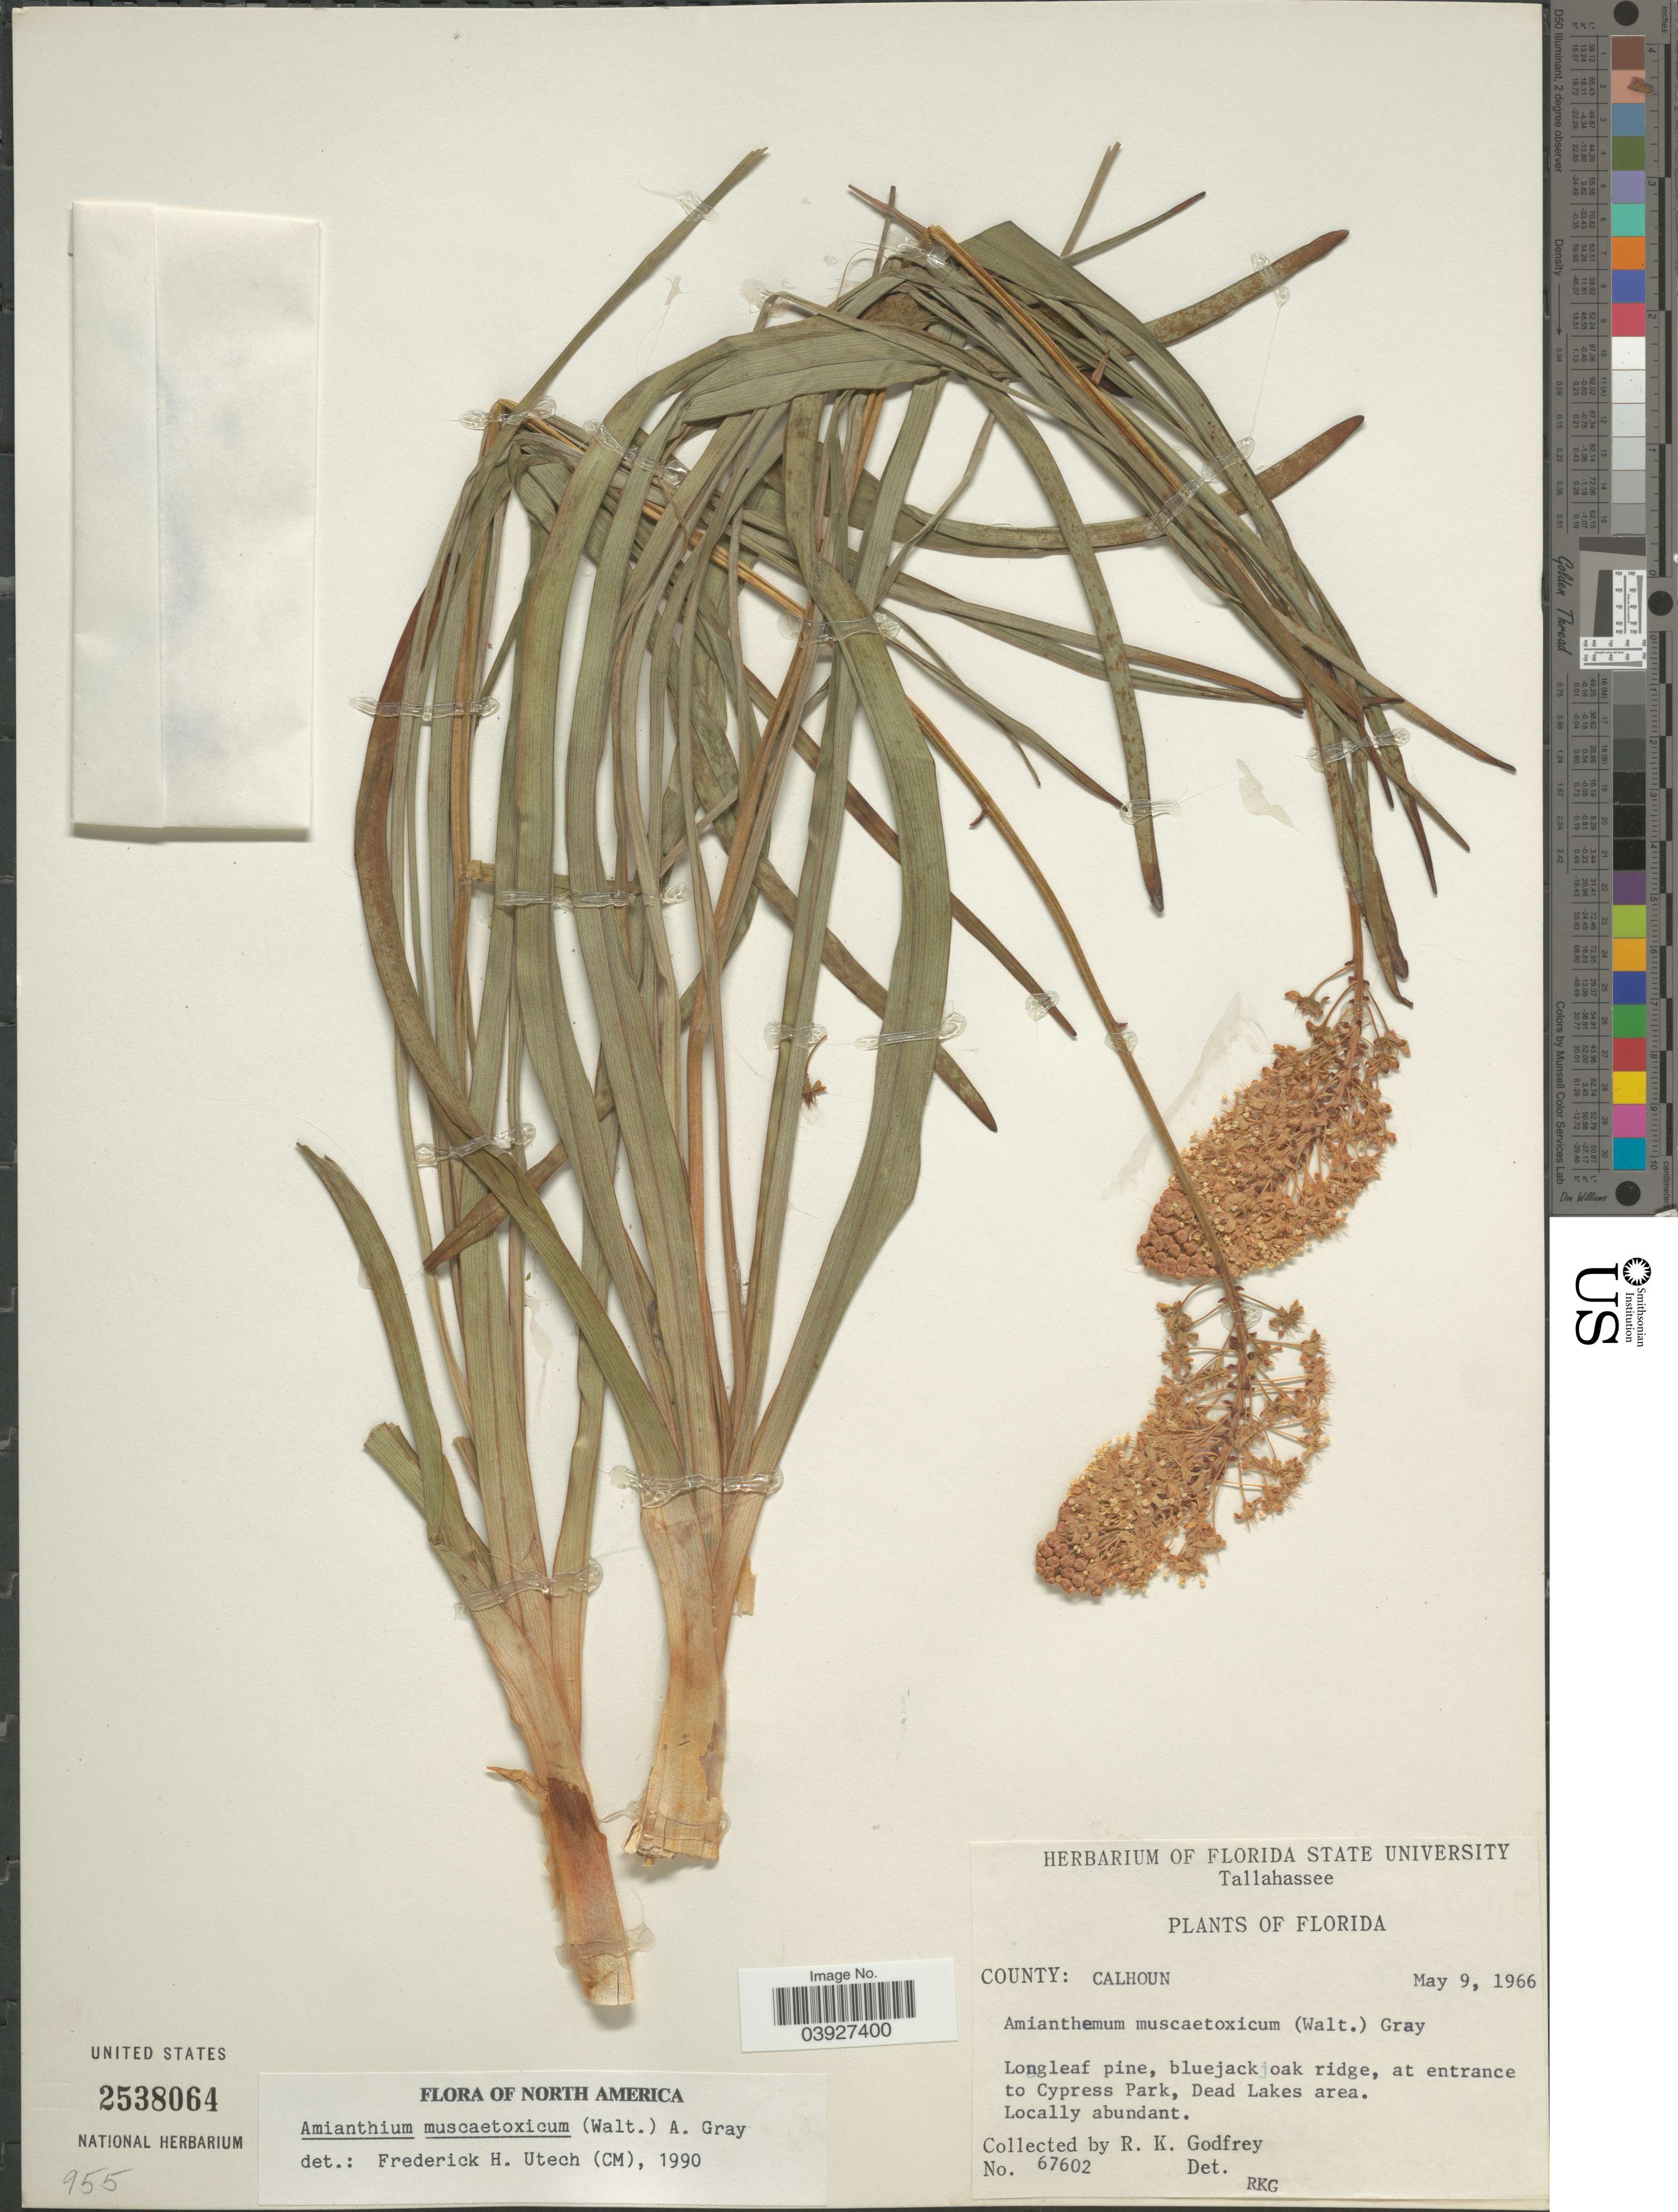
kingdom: Plantae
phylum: Tracheophyta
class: Liliopsida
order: Liliales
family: Melanthiaceae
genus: Amianthium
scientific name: Amianthium muscitoxicum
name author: (Walter) A. Gray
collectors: R. K. Godfrey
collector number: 67602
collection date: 1966-05-09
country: United States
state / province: Florida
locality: County: Calhoun. At entrance to Cypress Park, Dead Lakes area.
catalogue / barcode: US 2538064